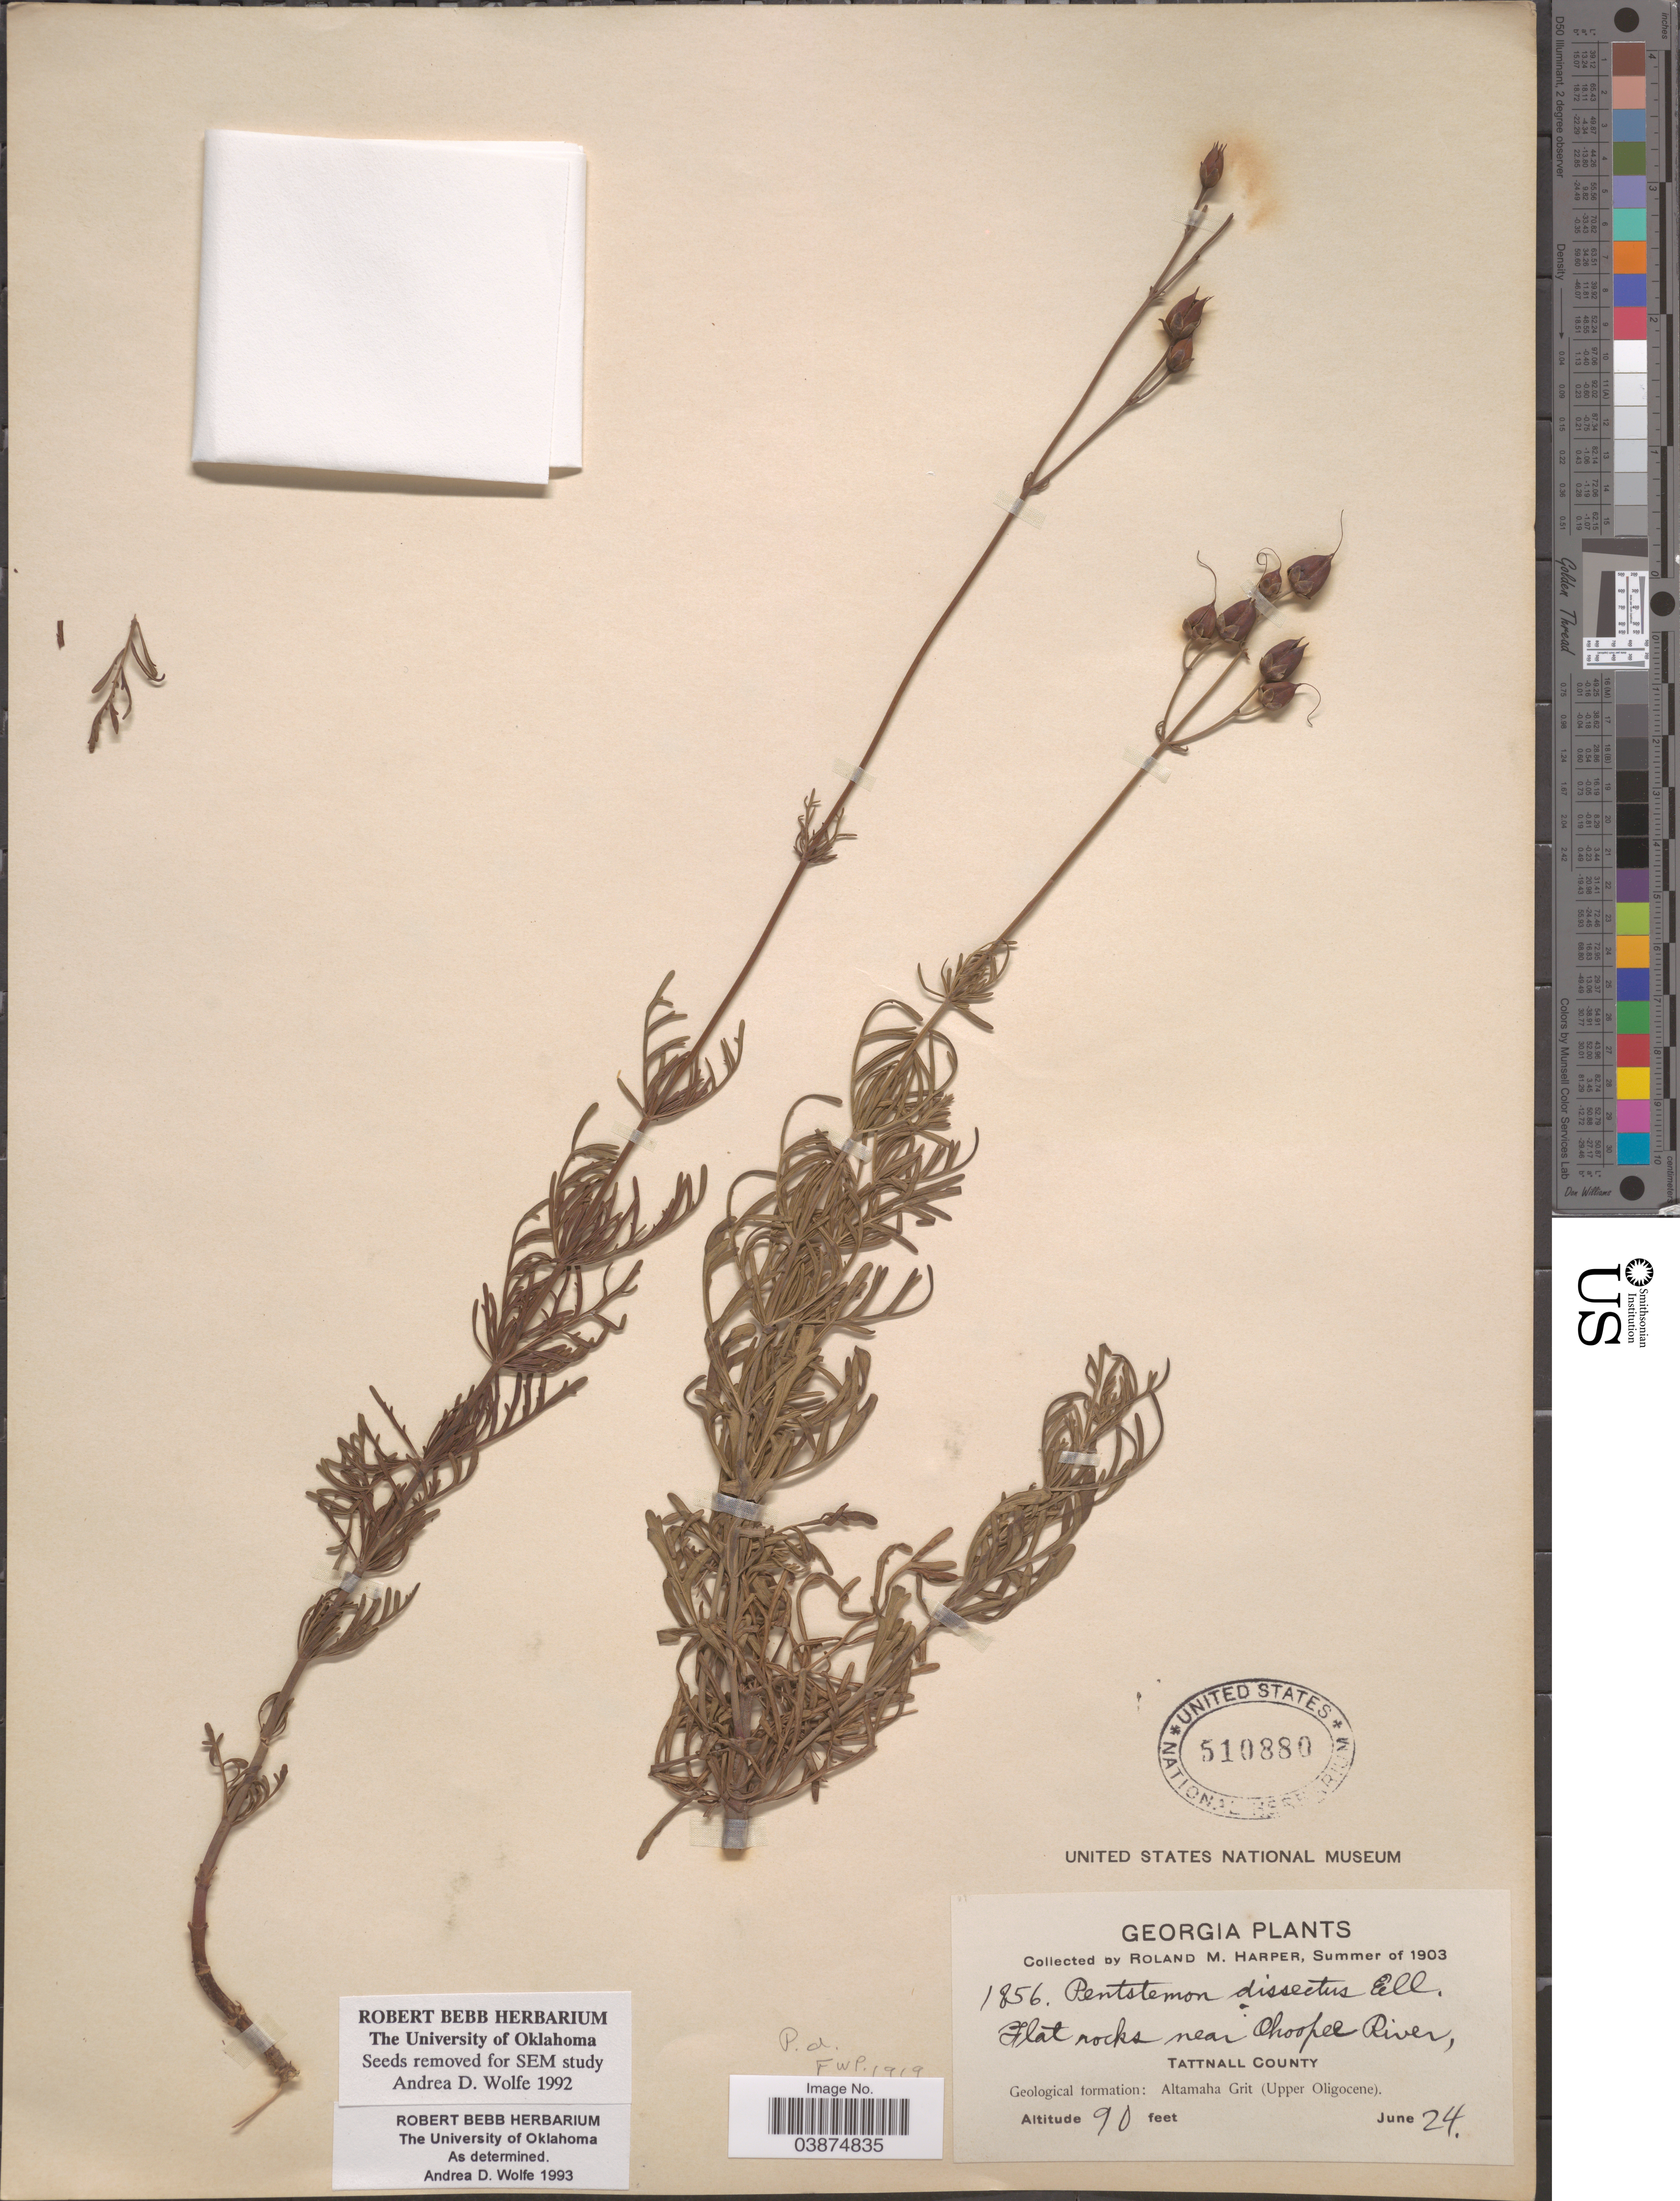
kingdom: Plantae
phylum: Tracheophyta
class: Magnoliopsida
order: Lamiales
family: Plantaginaceae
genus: Penstemon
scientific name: Penstemon dissectus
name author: Elliott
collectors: R. M. Harper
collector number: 1856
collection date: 1903-06-24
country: United States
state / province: Georgia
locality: Flat rocks near Ohoopee River, Tattnall County. Geological formation: Altamaha Grit (Upper Oligocene).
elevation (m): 27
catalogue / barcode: US 510880